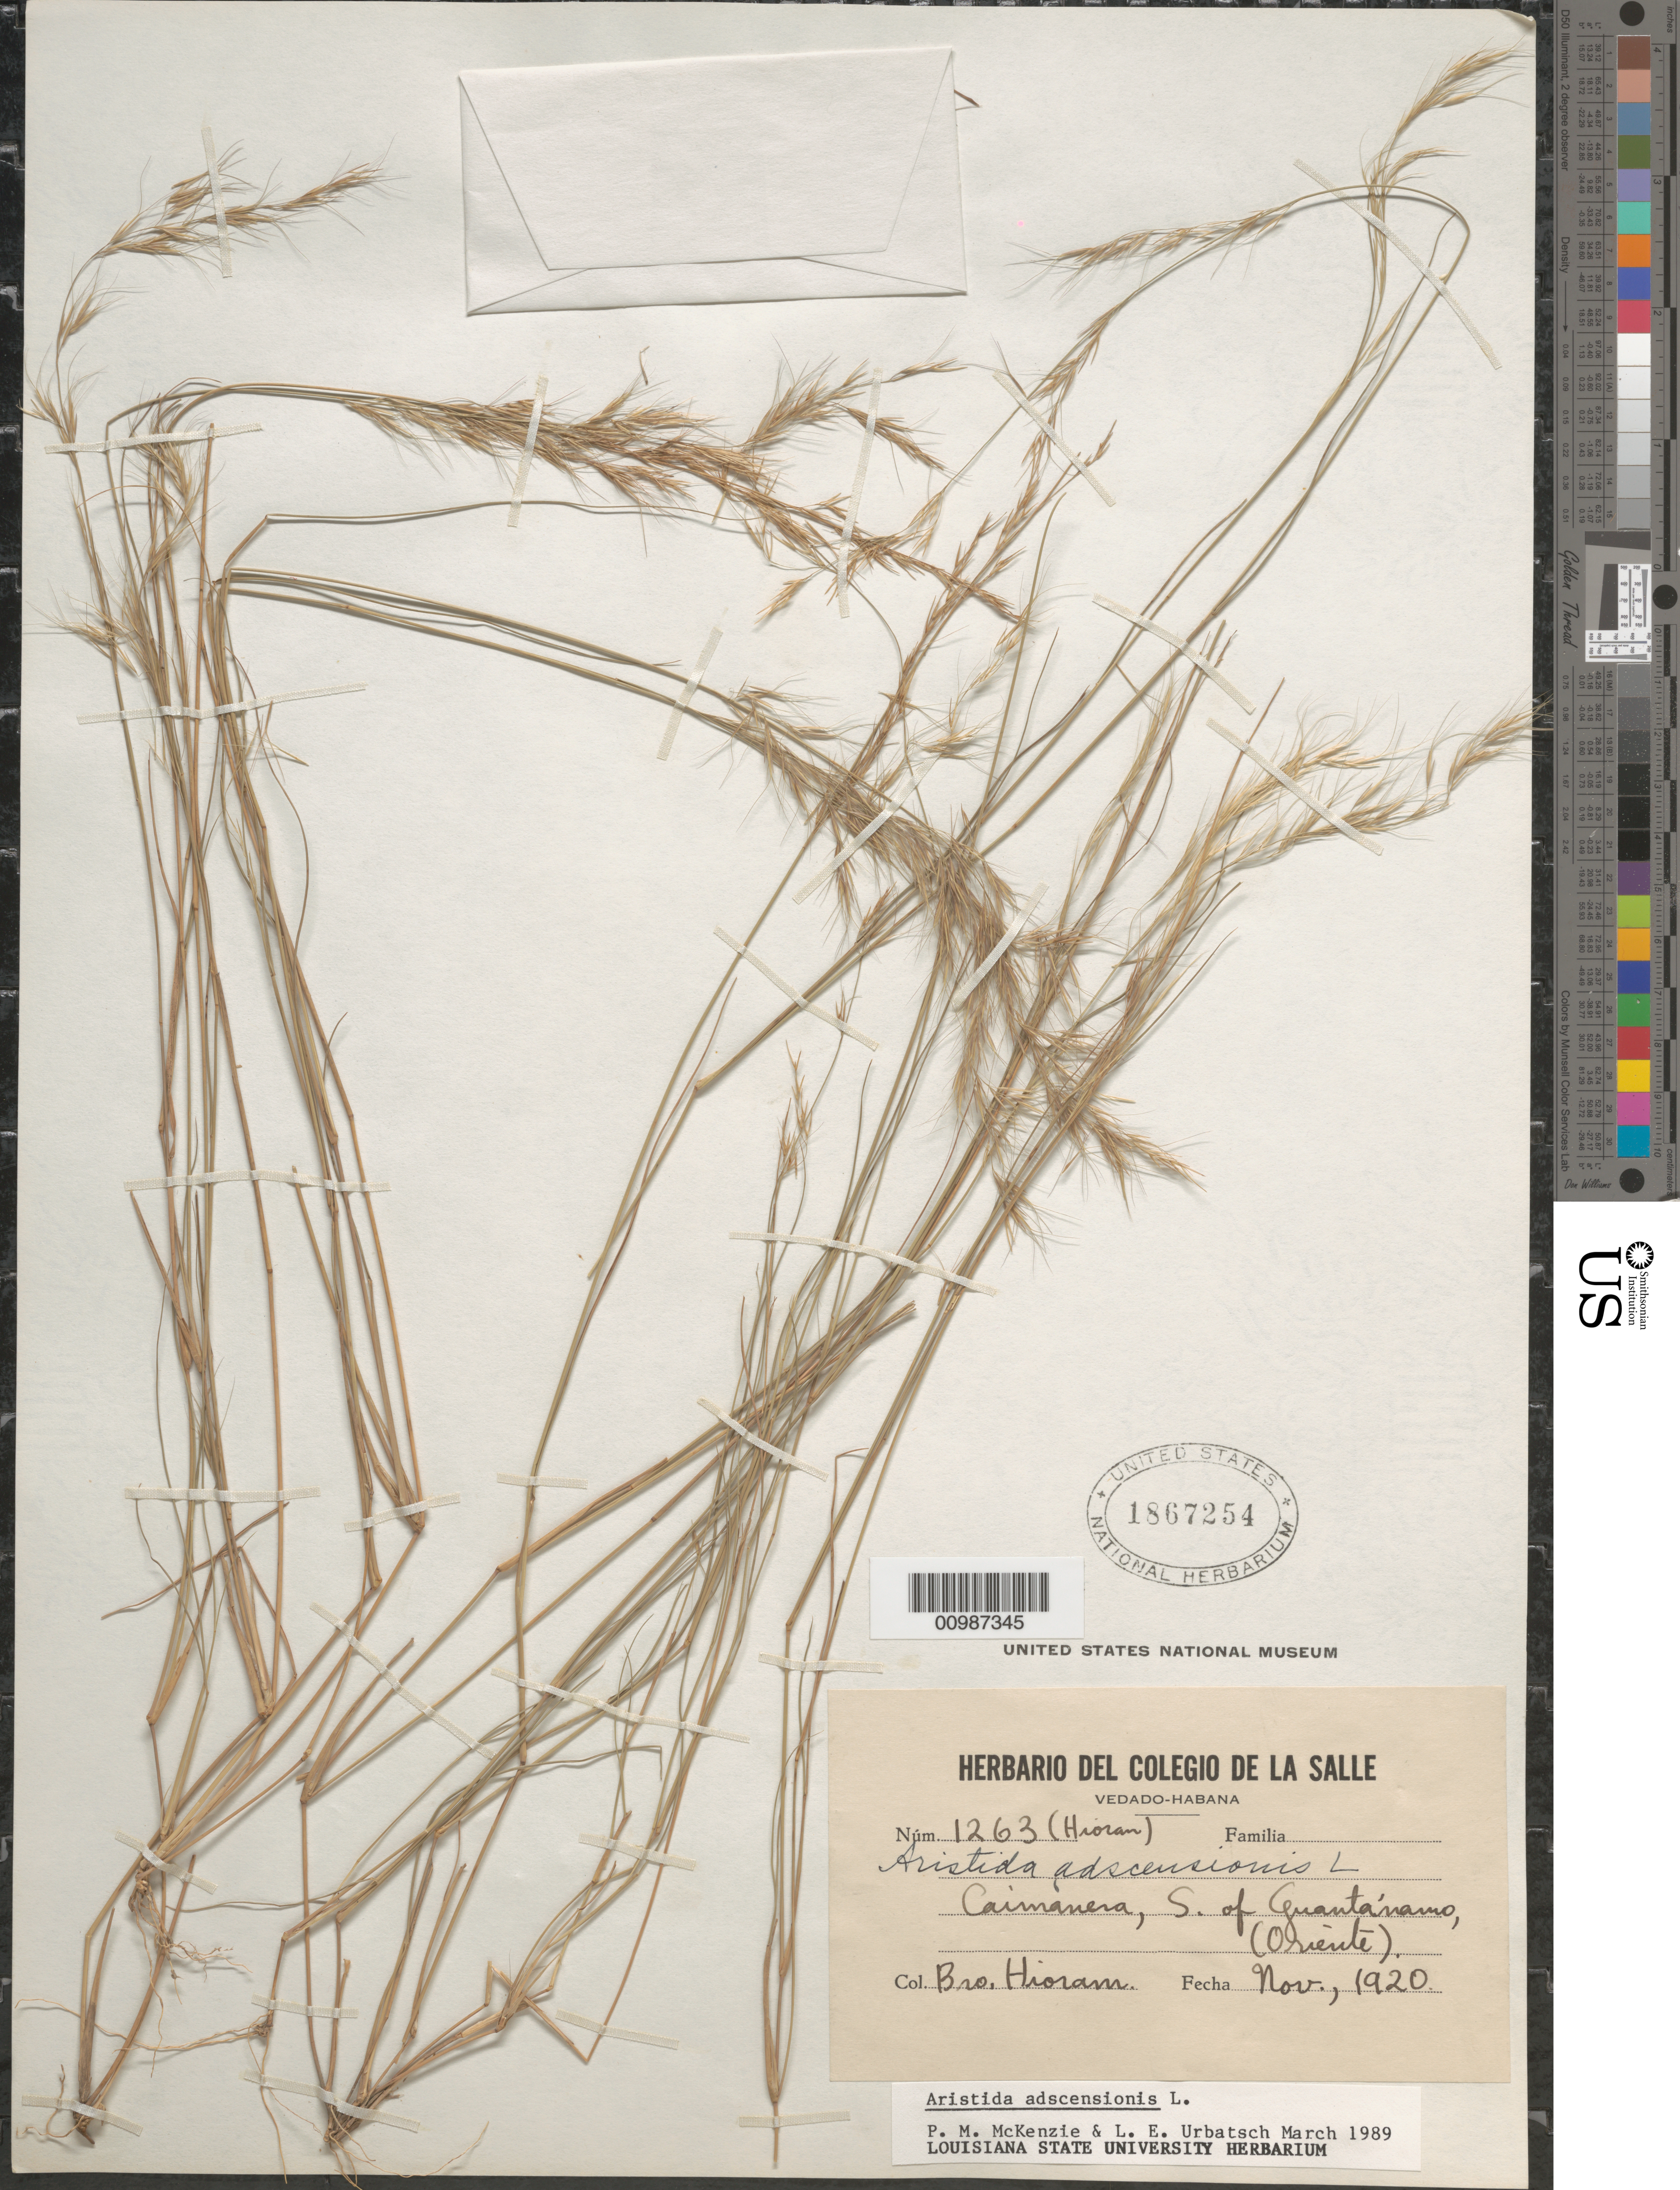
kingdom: Plantae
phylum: Tracheophyta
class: Liliopsida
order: Poales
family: Poaceae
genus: Aristida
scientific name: Aristida adscensionis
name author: L.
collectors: Bro. Hioram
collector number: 1263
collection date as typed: Nov 1920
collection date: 1920-11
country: Cuba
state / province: Guantánamo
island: Cuba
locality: Caimanera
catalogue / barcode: US 1867254